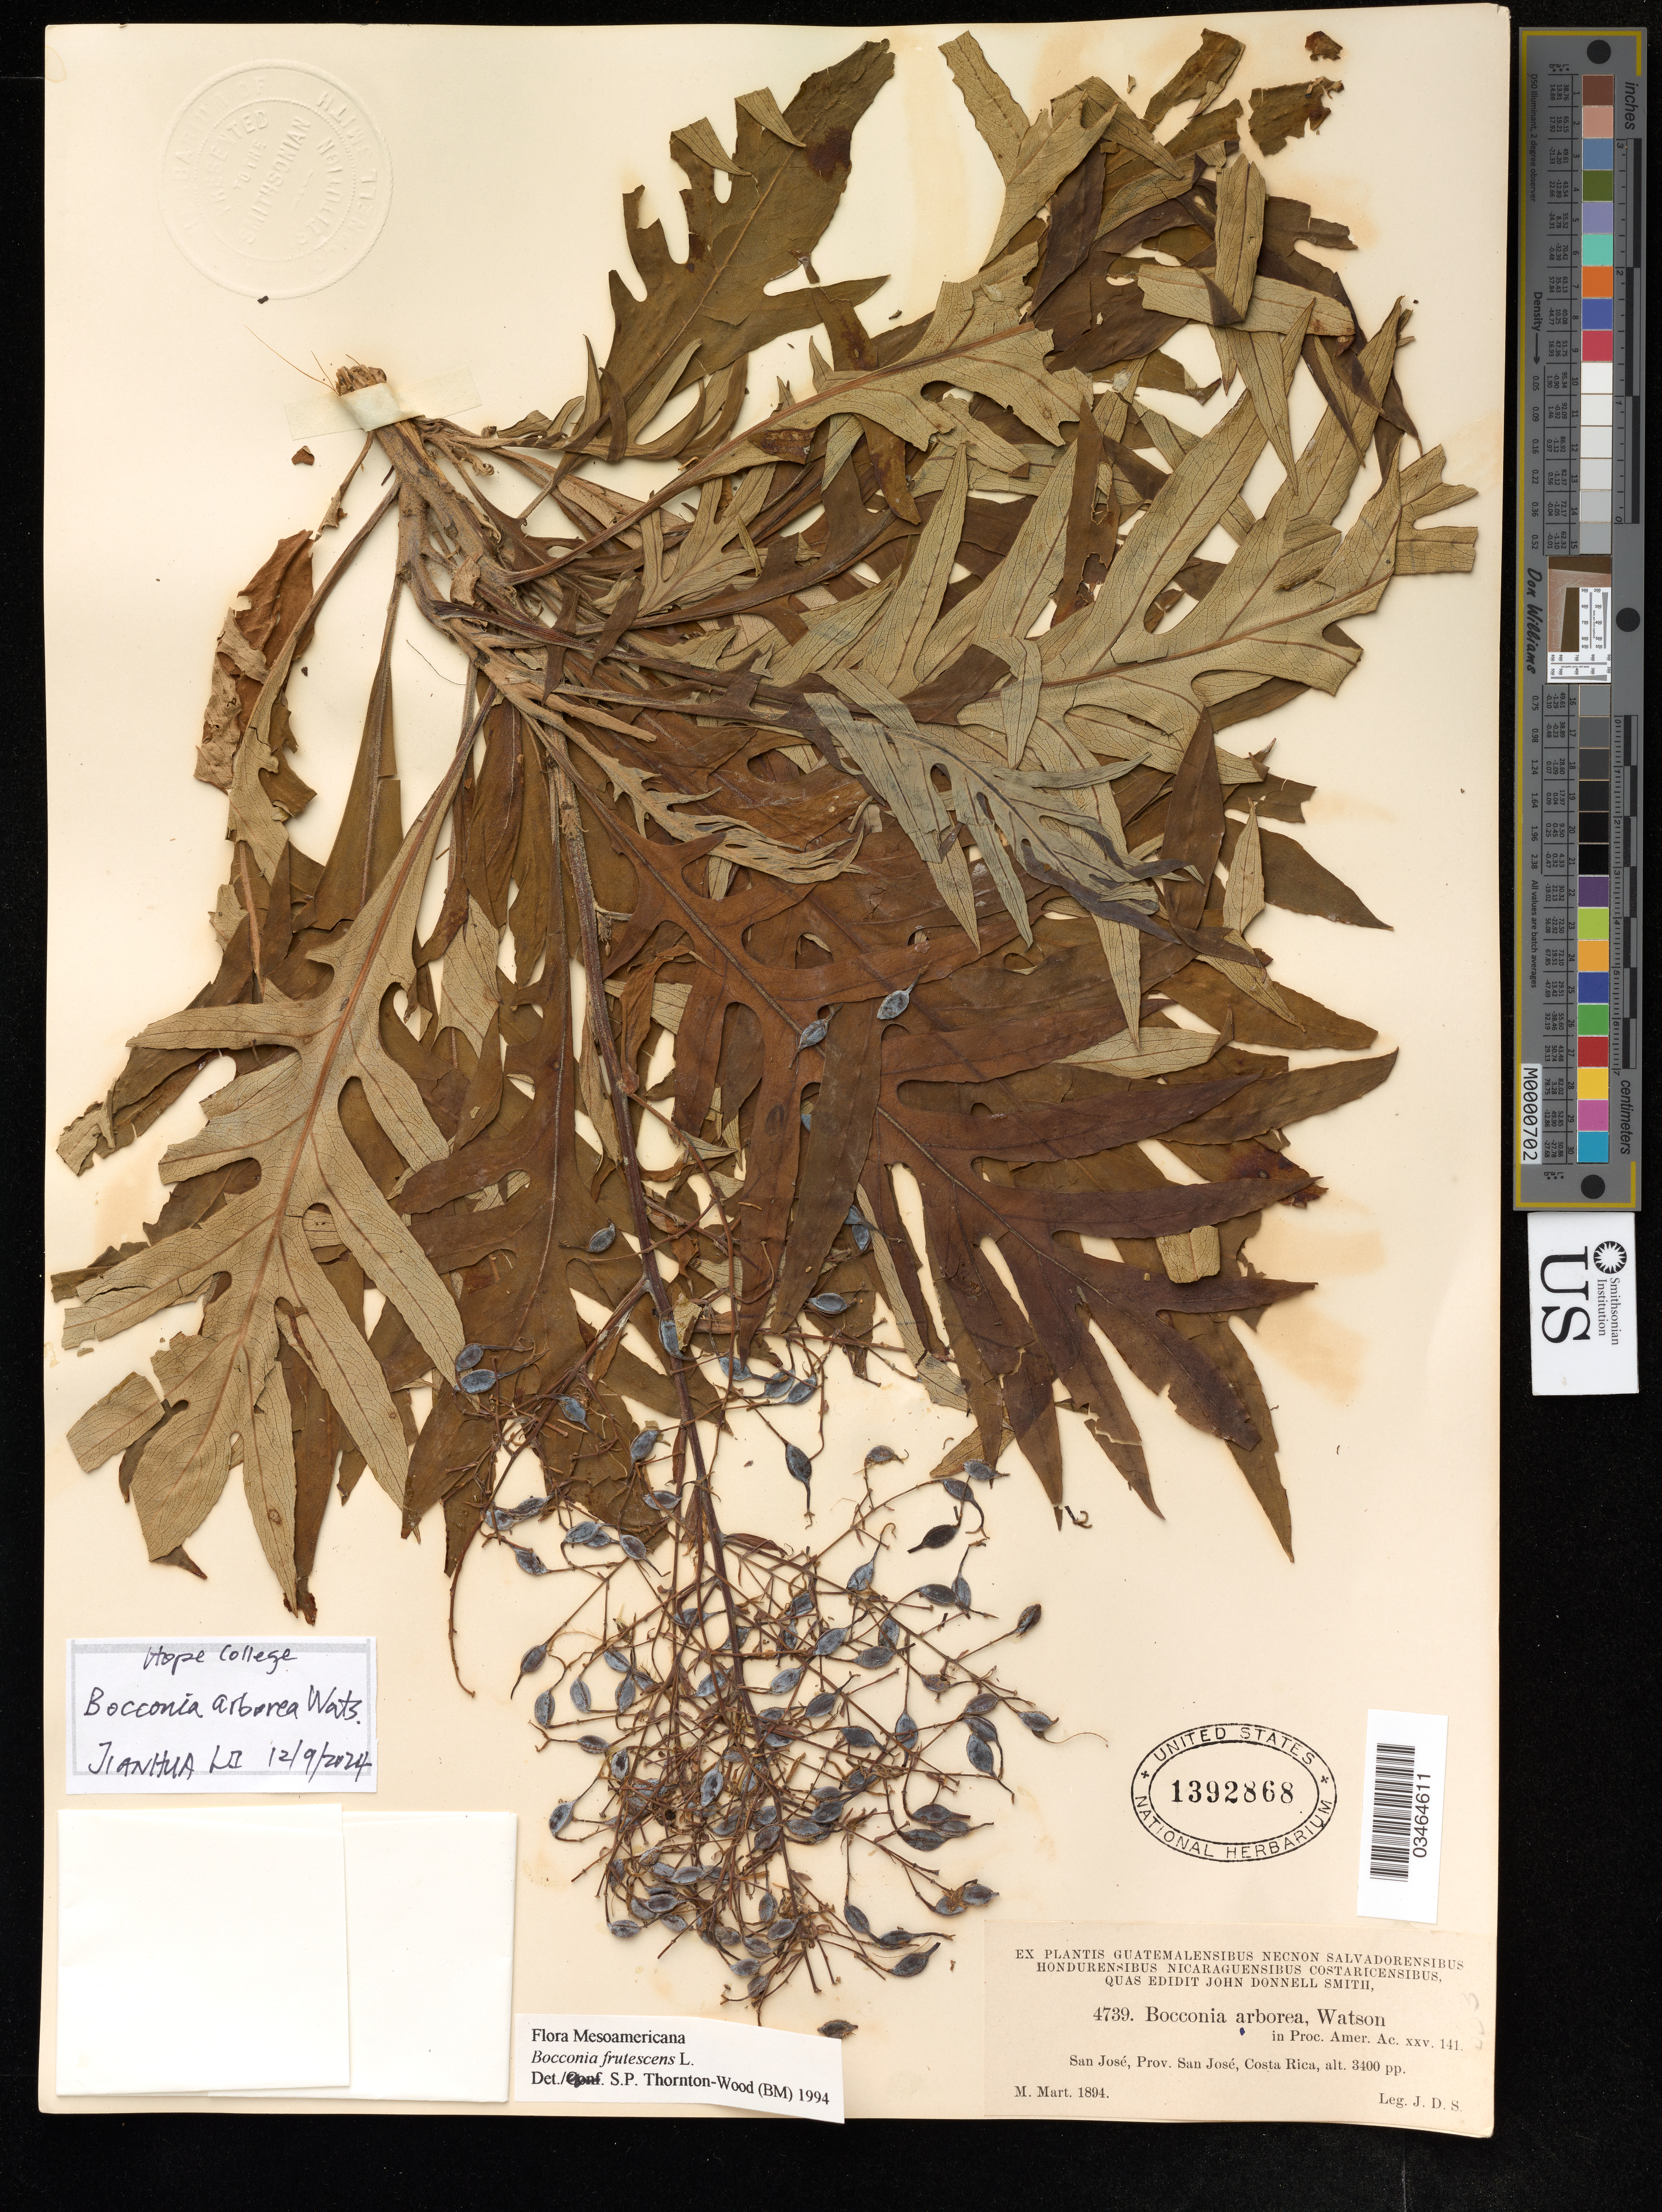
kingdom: Plantae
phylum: Tracheophyta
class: Magnoliopsida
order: Ranunculales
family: Papaveraceae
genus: Bocconia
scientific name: Bocconia arborea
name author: S. Watson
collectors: J. Donnell Smith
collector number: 4739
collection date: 1894-03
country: Costa Rica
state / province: San José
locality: San José.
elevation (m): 3400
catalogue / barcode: US 1392868